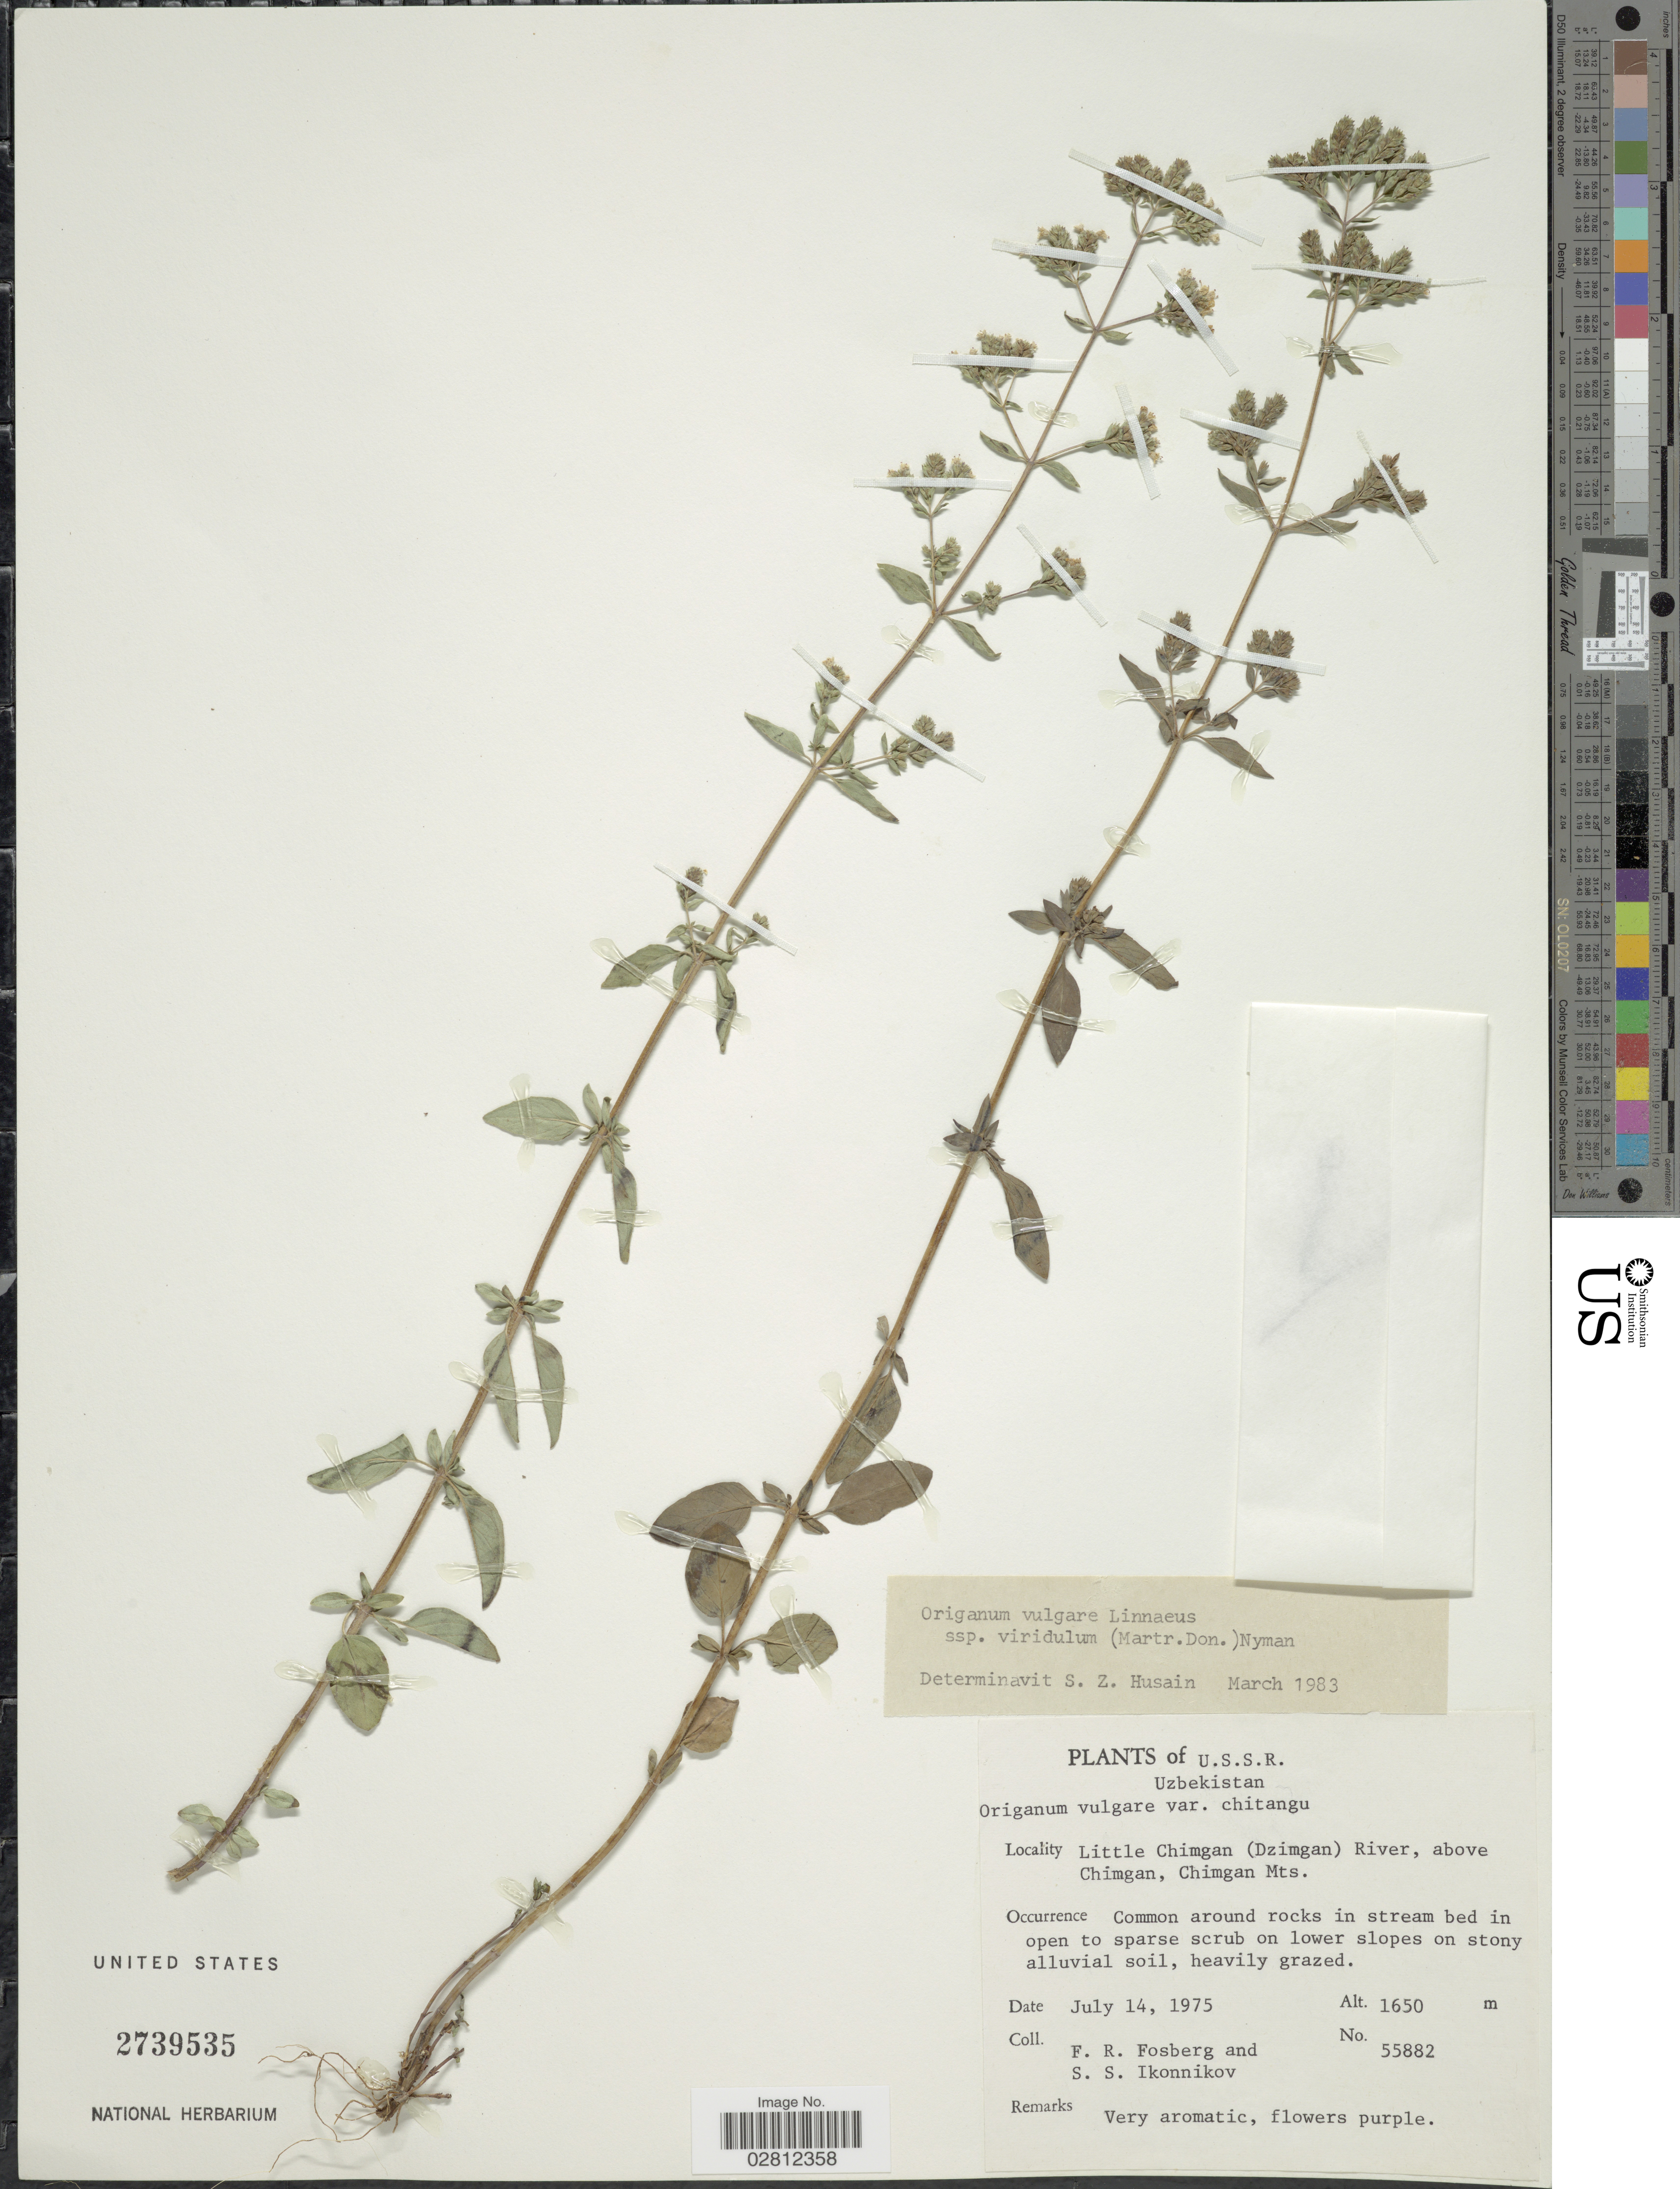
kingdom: Plantae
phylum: Tracheophyta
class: Magnoliopsida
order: Lamiales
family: Lamiaceae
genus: Origanum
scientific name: Origanum vulgare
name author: L.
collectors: F. R. Fosberg & S. Ikonnikov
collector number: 55882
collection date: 1975-07-14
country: Uzbekistan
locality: U.S.S.R., Little Chimgan (Dzimgan) River, above Chimgan, Chimgan Mts.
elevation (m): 1650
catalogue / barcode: US 2739535